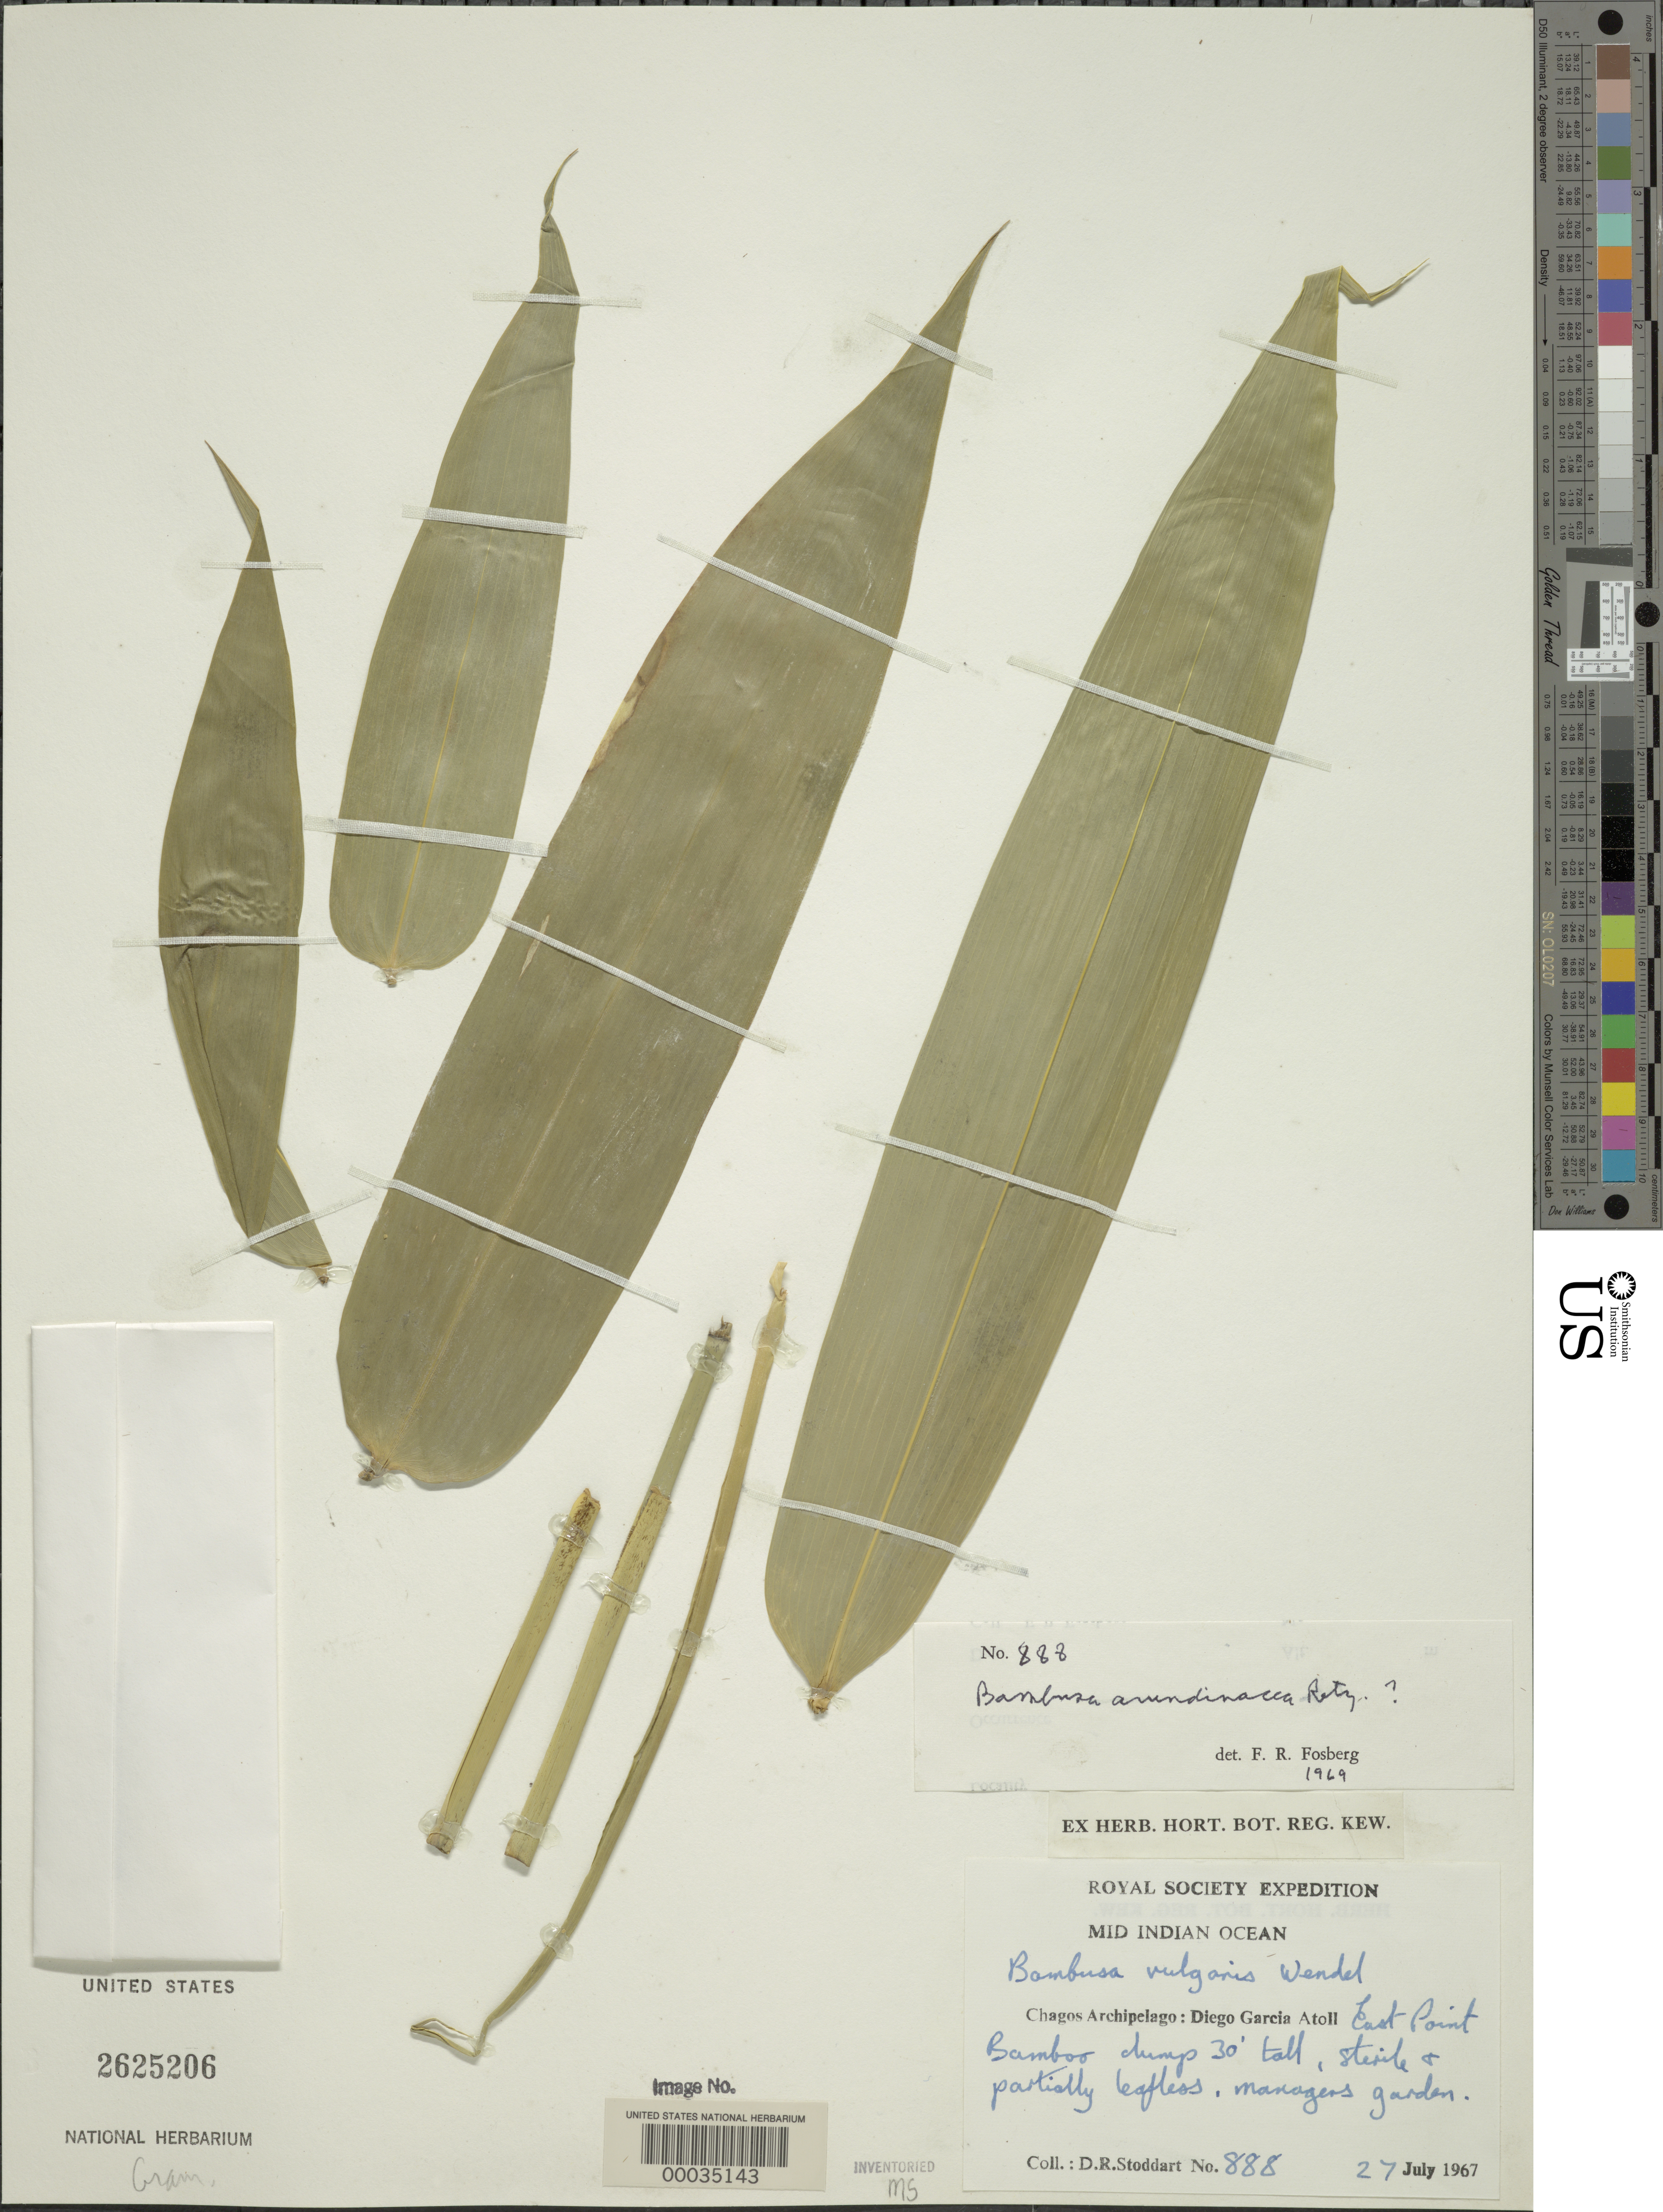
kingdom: Plantae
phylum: Tracheophyta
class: Liliopsida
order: Poales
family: Poaceae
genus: Bambusa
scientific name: Bambusa vulgaris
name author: Schrad. ex J.C. Wendl.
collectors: D. R. Stoddart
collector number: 888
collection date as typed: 27 Jul 1967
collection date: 1967-07-27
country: British Indian Ocean Territory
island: Diego Garcia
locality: Diego Garcia Atoll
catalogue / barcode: US 2625206